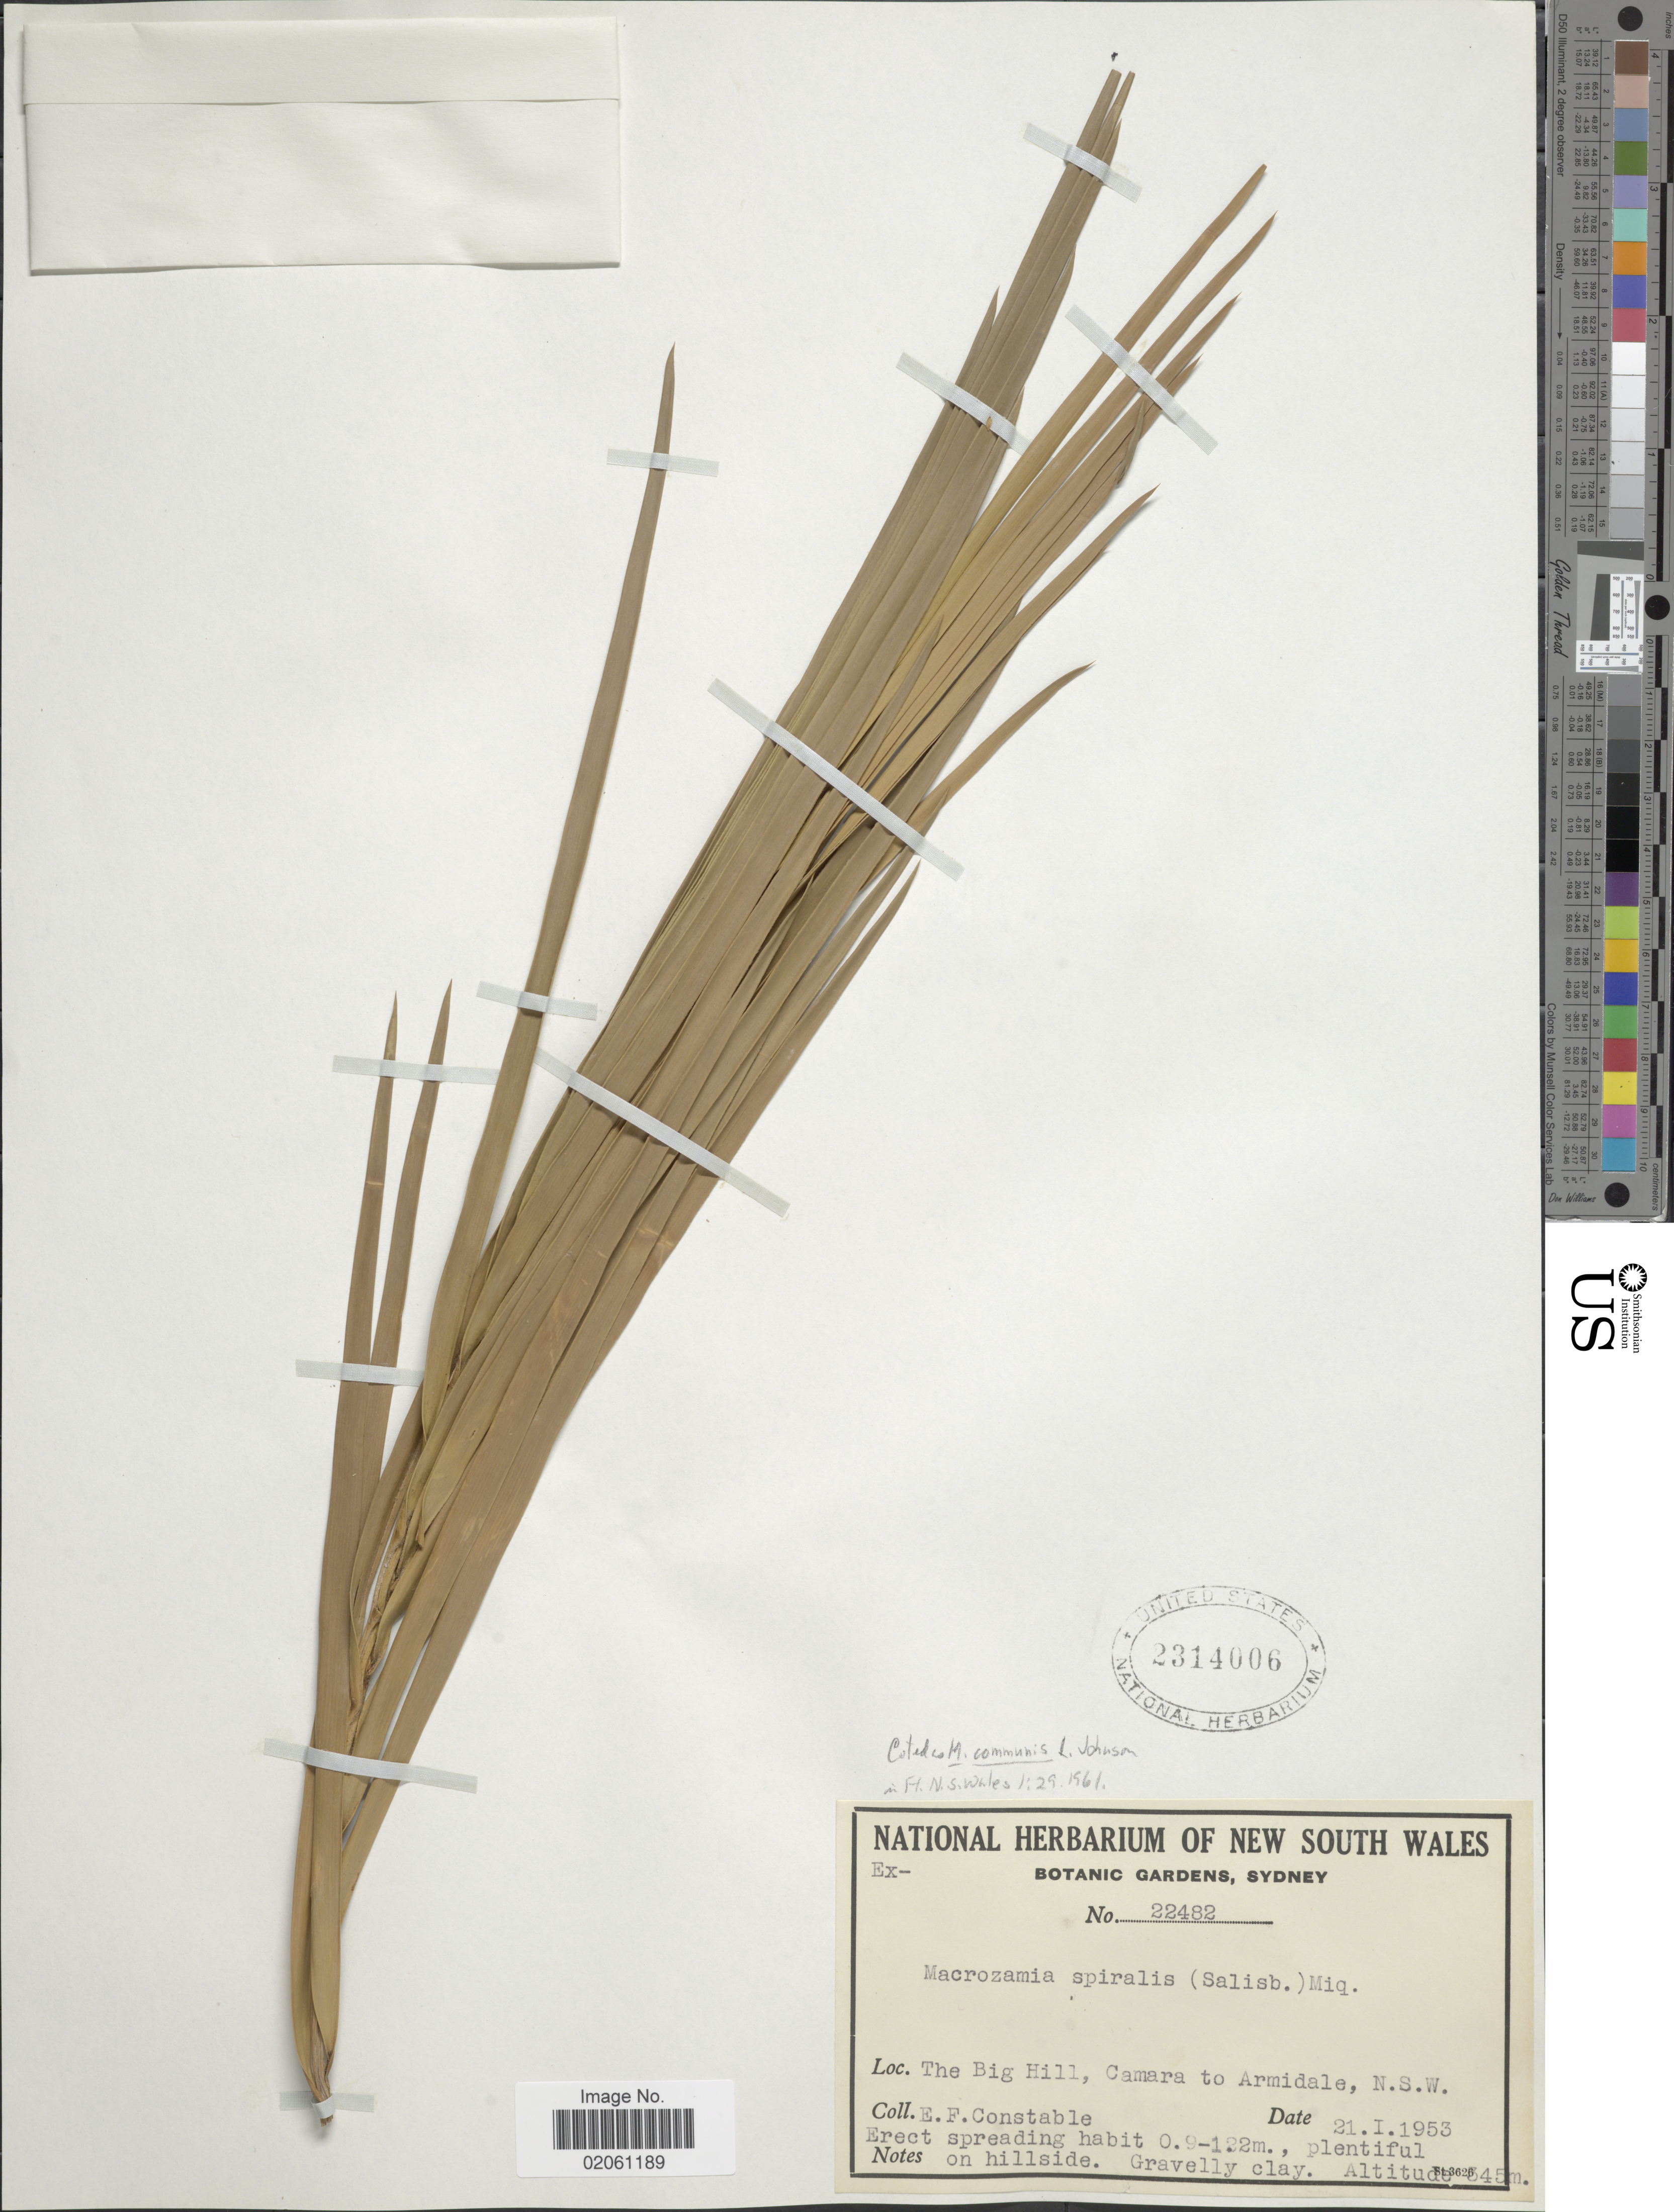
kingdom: Plantae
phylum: Tracheophyta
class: Cycadopsida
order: Cycadales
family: Zamiaceae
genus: Macrozamia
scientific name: Macrozamia spiralis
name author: (Salisb.) Miq.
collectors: E. F. Constable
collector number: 22482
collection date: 1953-01-21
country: Australia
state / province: New South Wales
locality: The Big Hill, Camara to Armidale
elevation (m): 545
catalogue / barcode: US 2314006